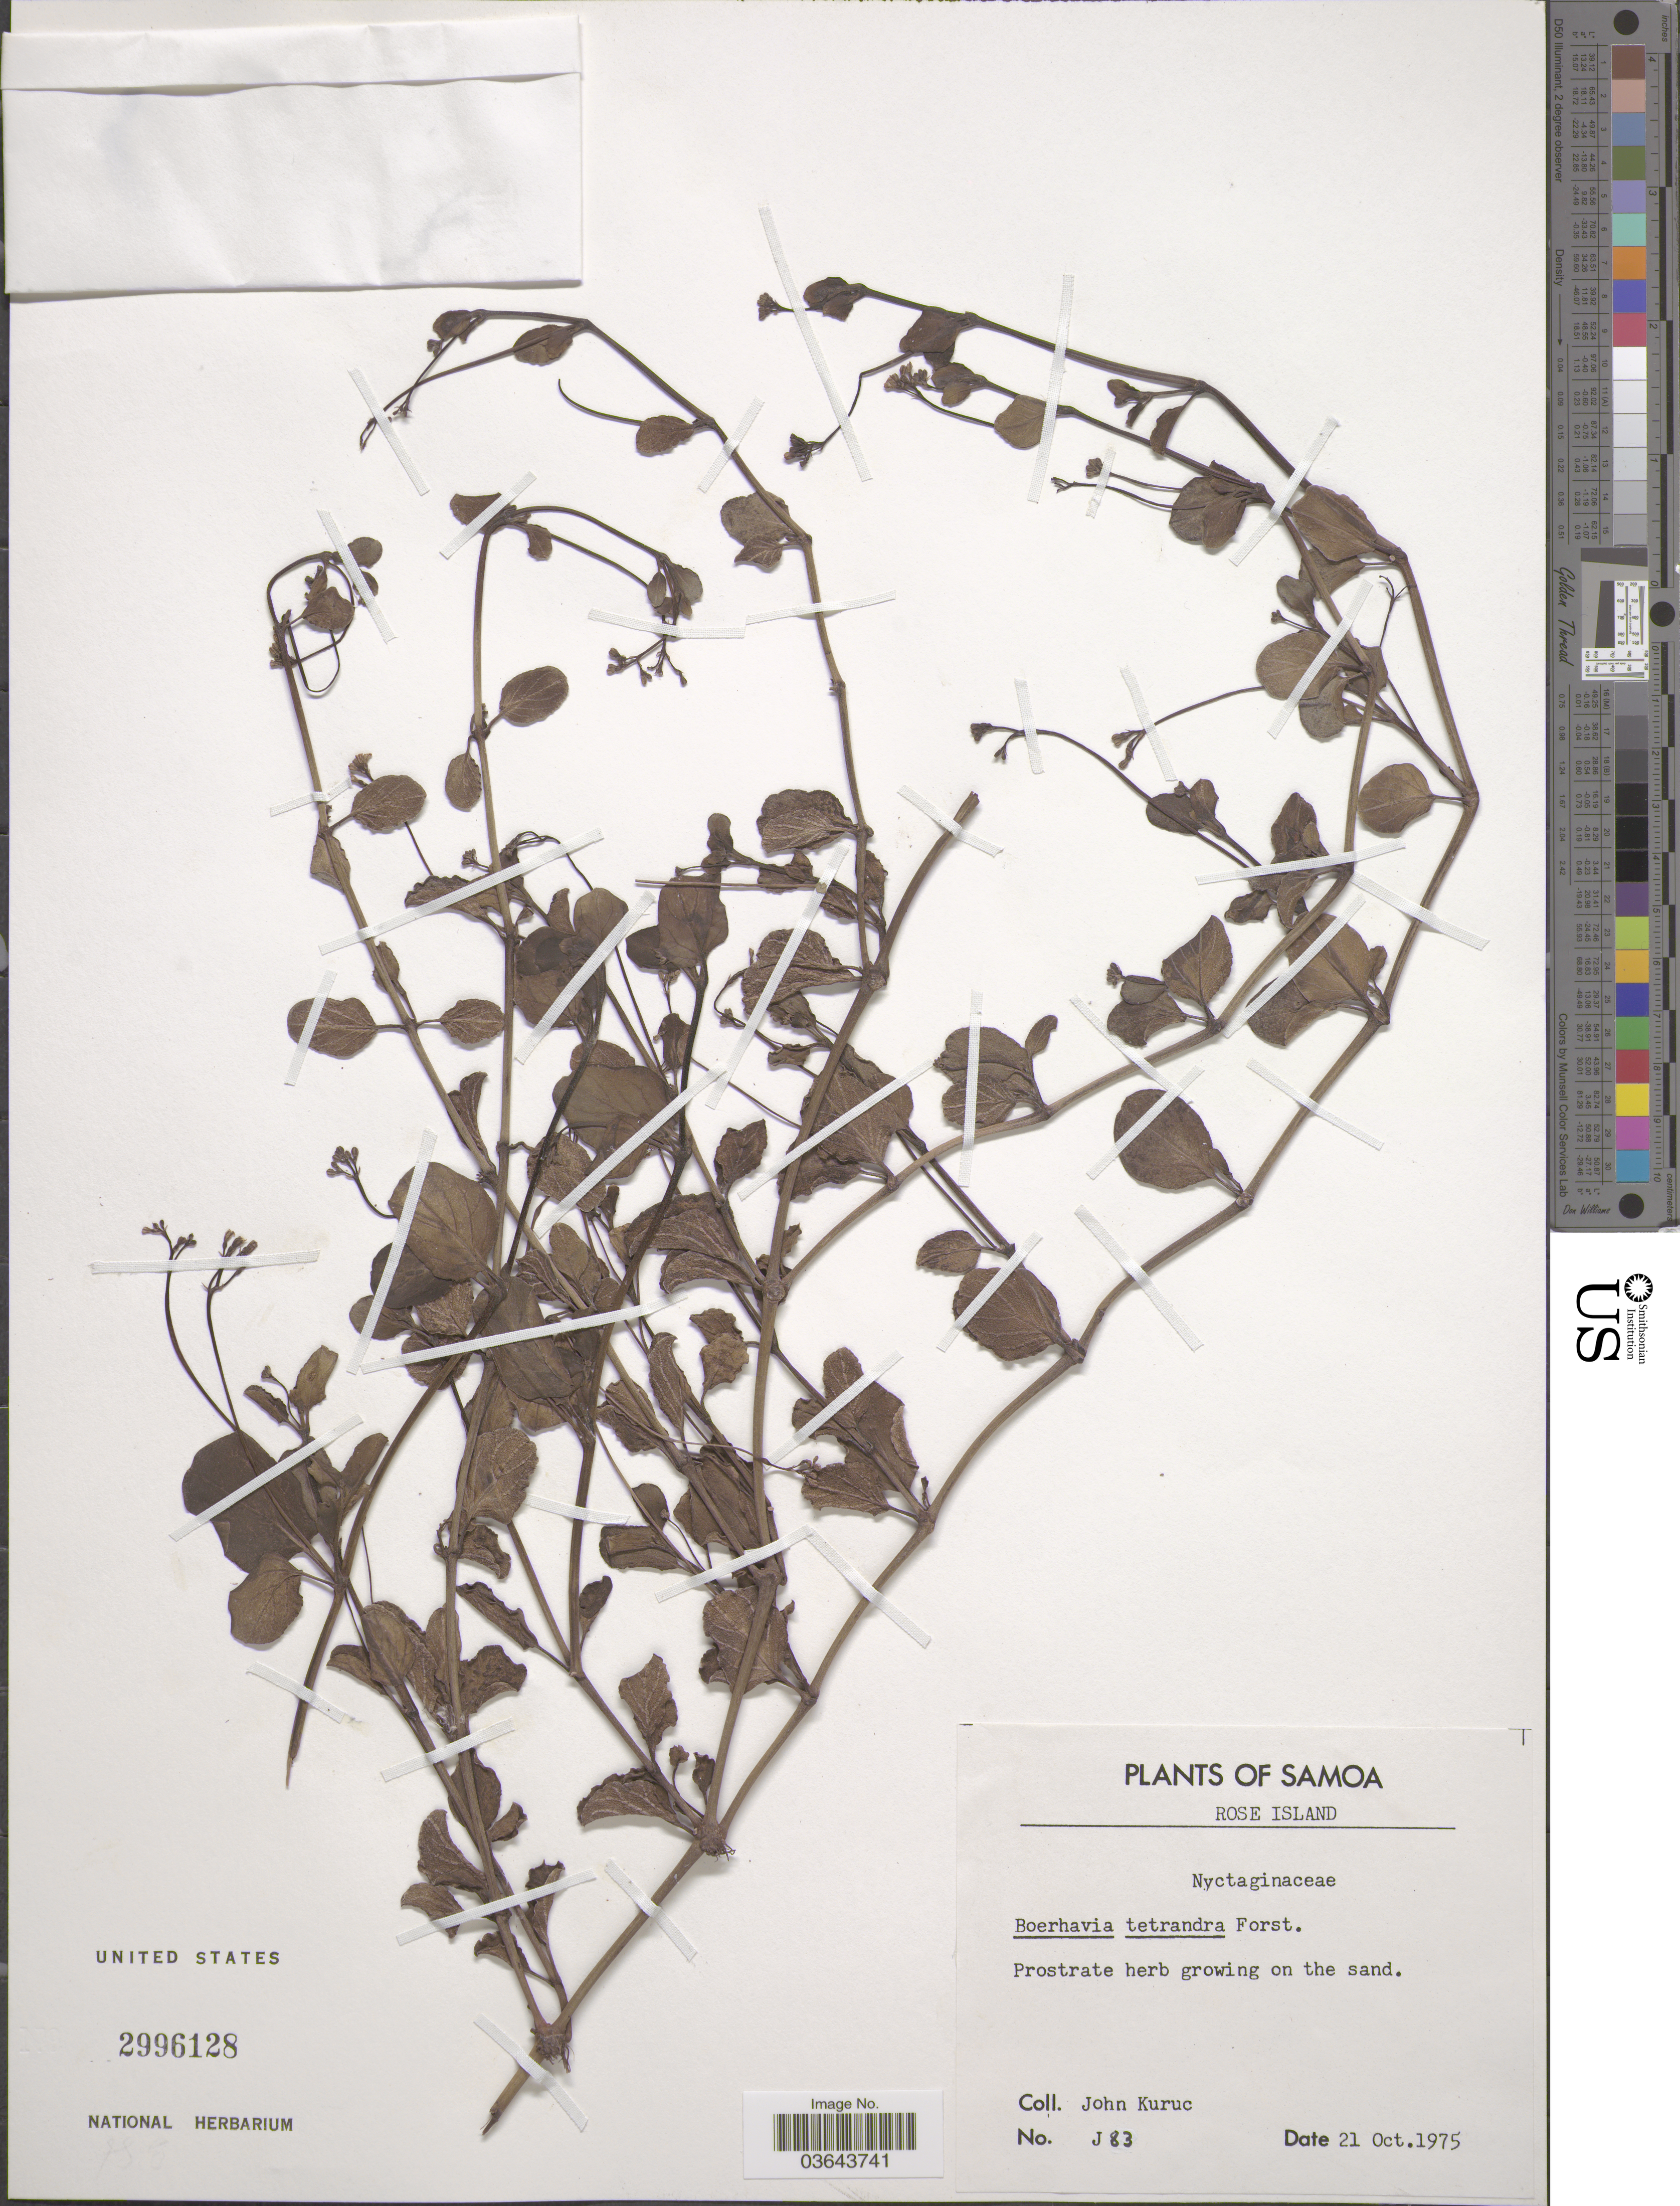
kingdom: Plantae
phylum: Tracheophyta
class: Magnoliopsida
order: Caryophyllales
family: Nyctaginaceae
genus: Boerhavia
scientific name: Boerhavia tetrandra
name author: G. Forst.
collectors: J. Kuruc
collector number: J83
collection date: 1975-10-21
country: American Samoa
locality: Samoa. Rose Island.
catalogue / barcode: US 2996128